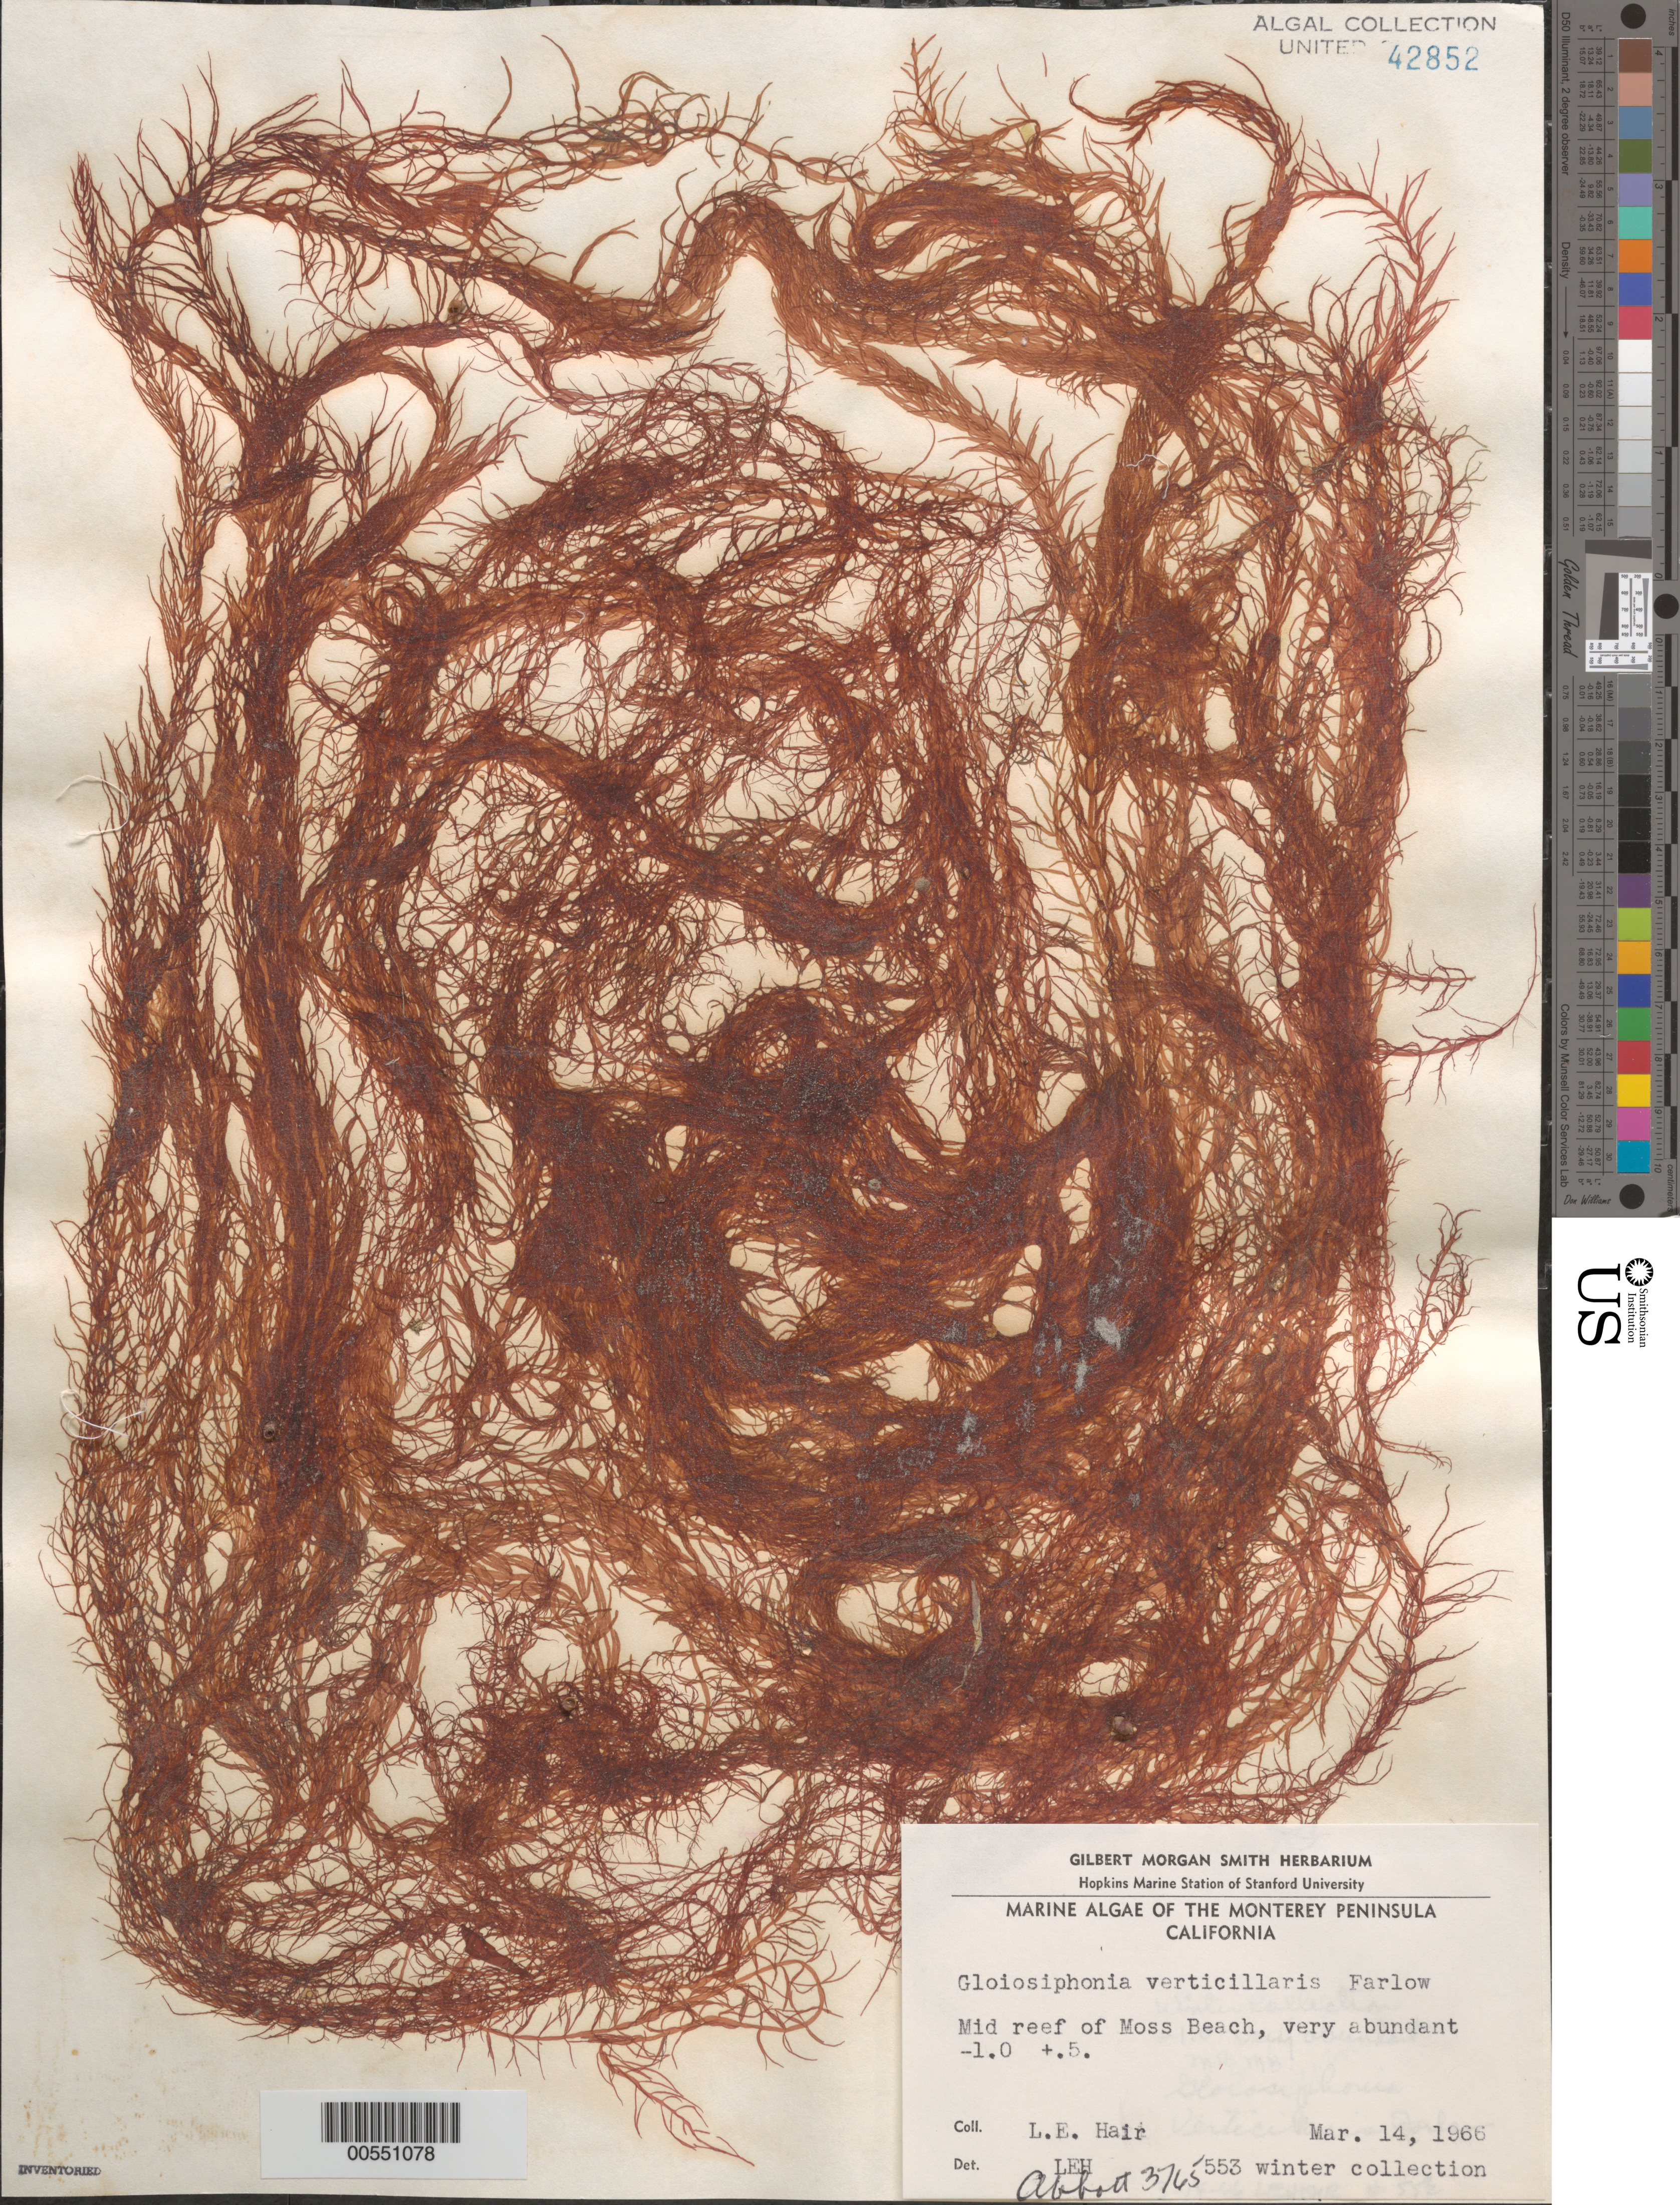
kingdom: Plantae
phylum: Rhodophyta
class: Florideophyceae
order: Gigartinales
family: Gloiosiphoniaceae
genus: Gloiosiphonia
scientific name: Gloiosiphonia verticillaris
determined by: Hair, L. E.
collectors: L. Hair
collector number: IAA 3765 & LEH 553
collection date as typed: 14 Mar 1966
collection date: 1966-03-14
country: United States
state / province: California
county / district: Monterey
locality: Middle Reef of Moss Beach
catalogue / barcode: US 42852